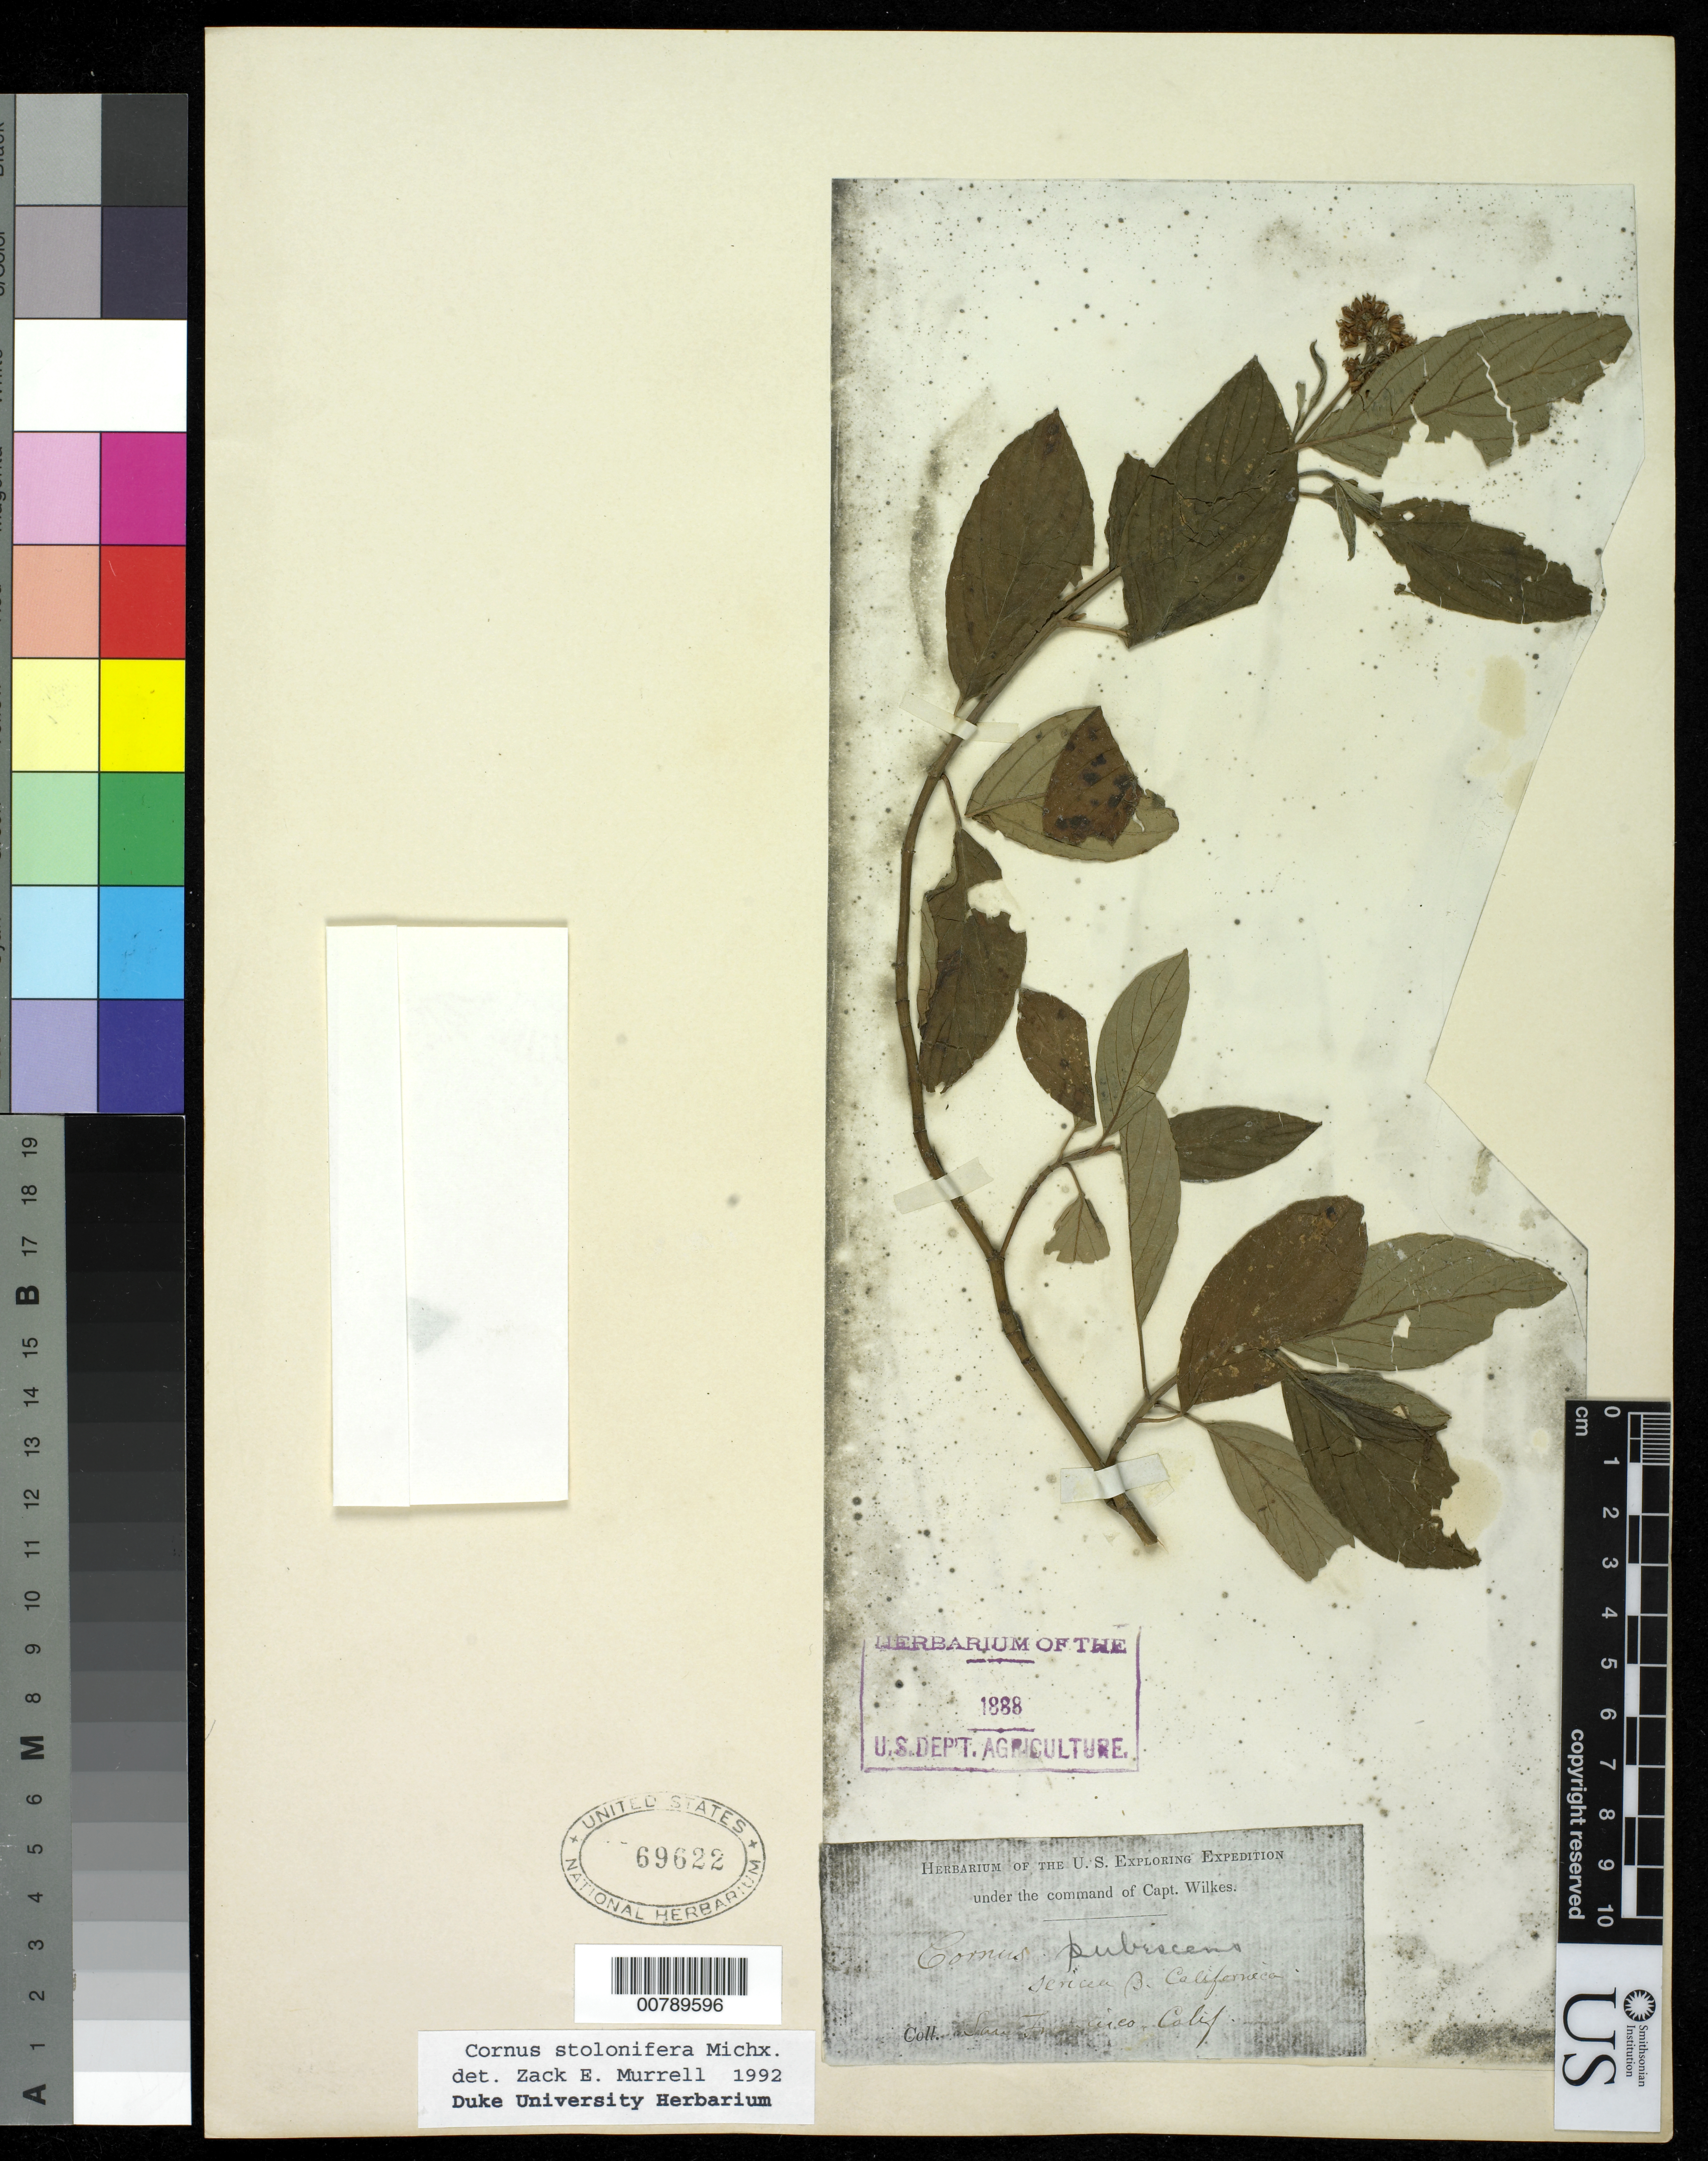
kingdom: Plantae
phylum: Tracheophyta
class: Magnoliopsida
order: Cornales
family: Cornaceae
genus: Cornus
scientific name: Cornus stolonifera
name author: Michx.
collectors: Wilkes Explor. Exped.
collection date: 1838/1842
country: United States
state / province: California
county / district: San Francisco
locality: San Francisco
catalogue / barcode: US 69622